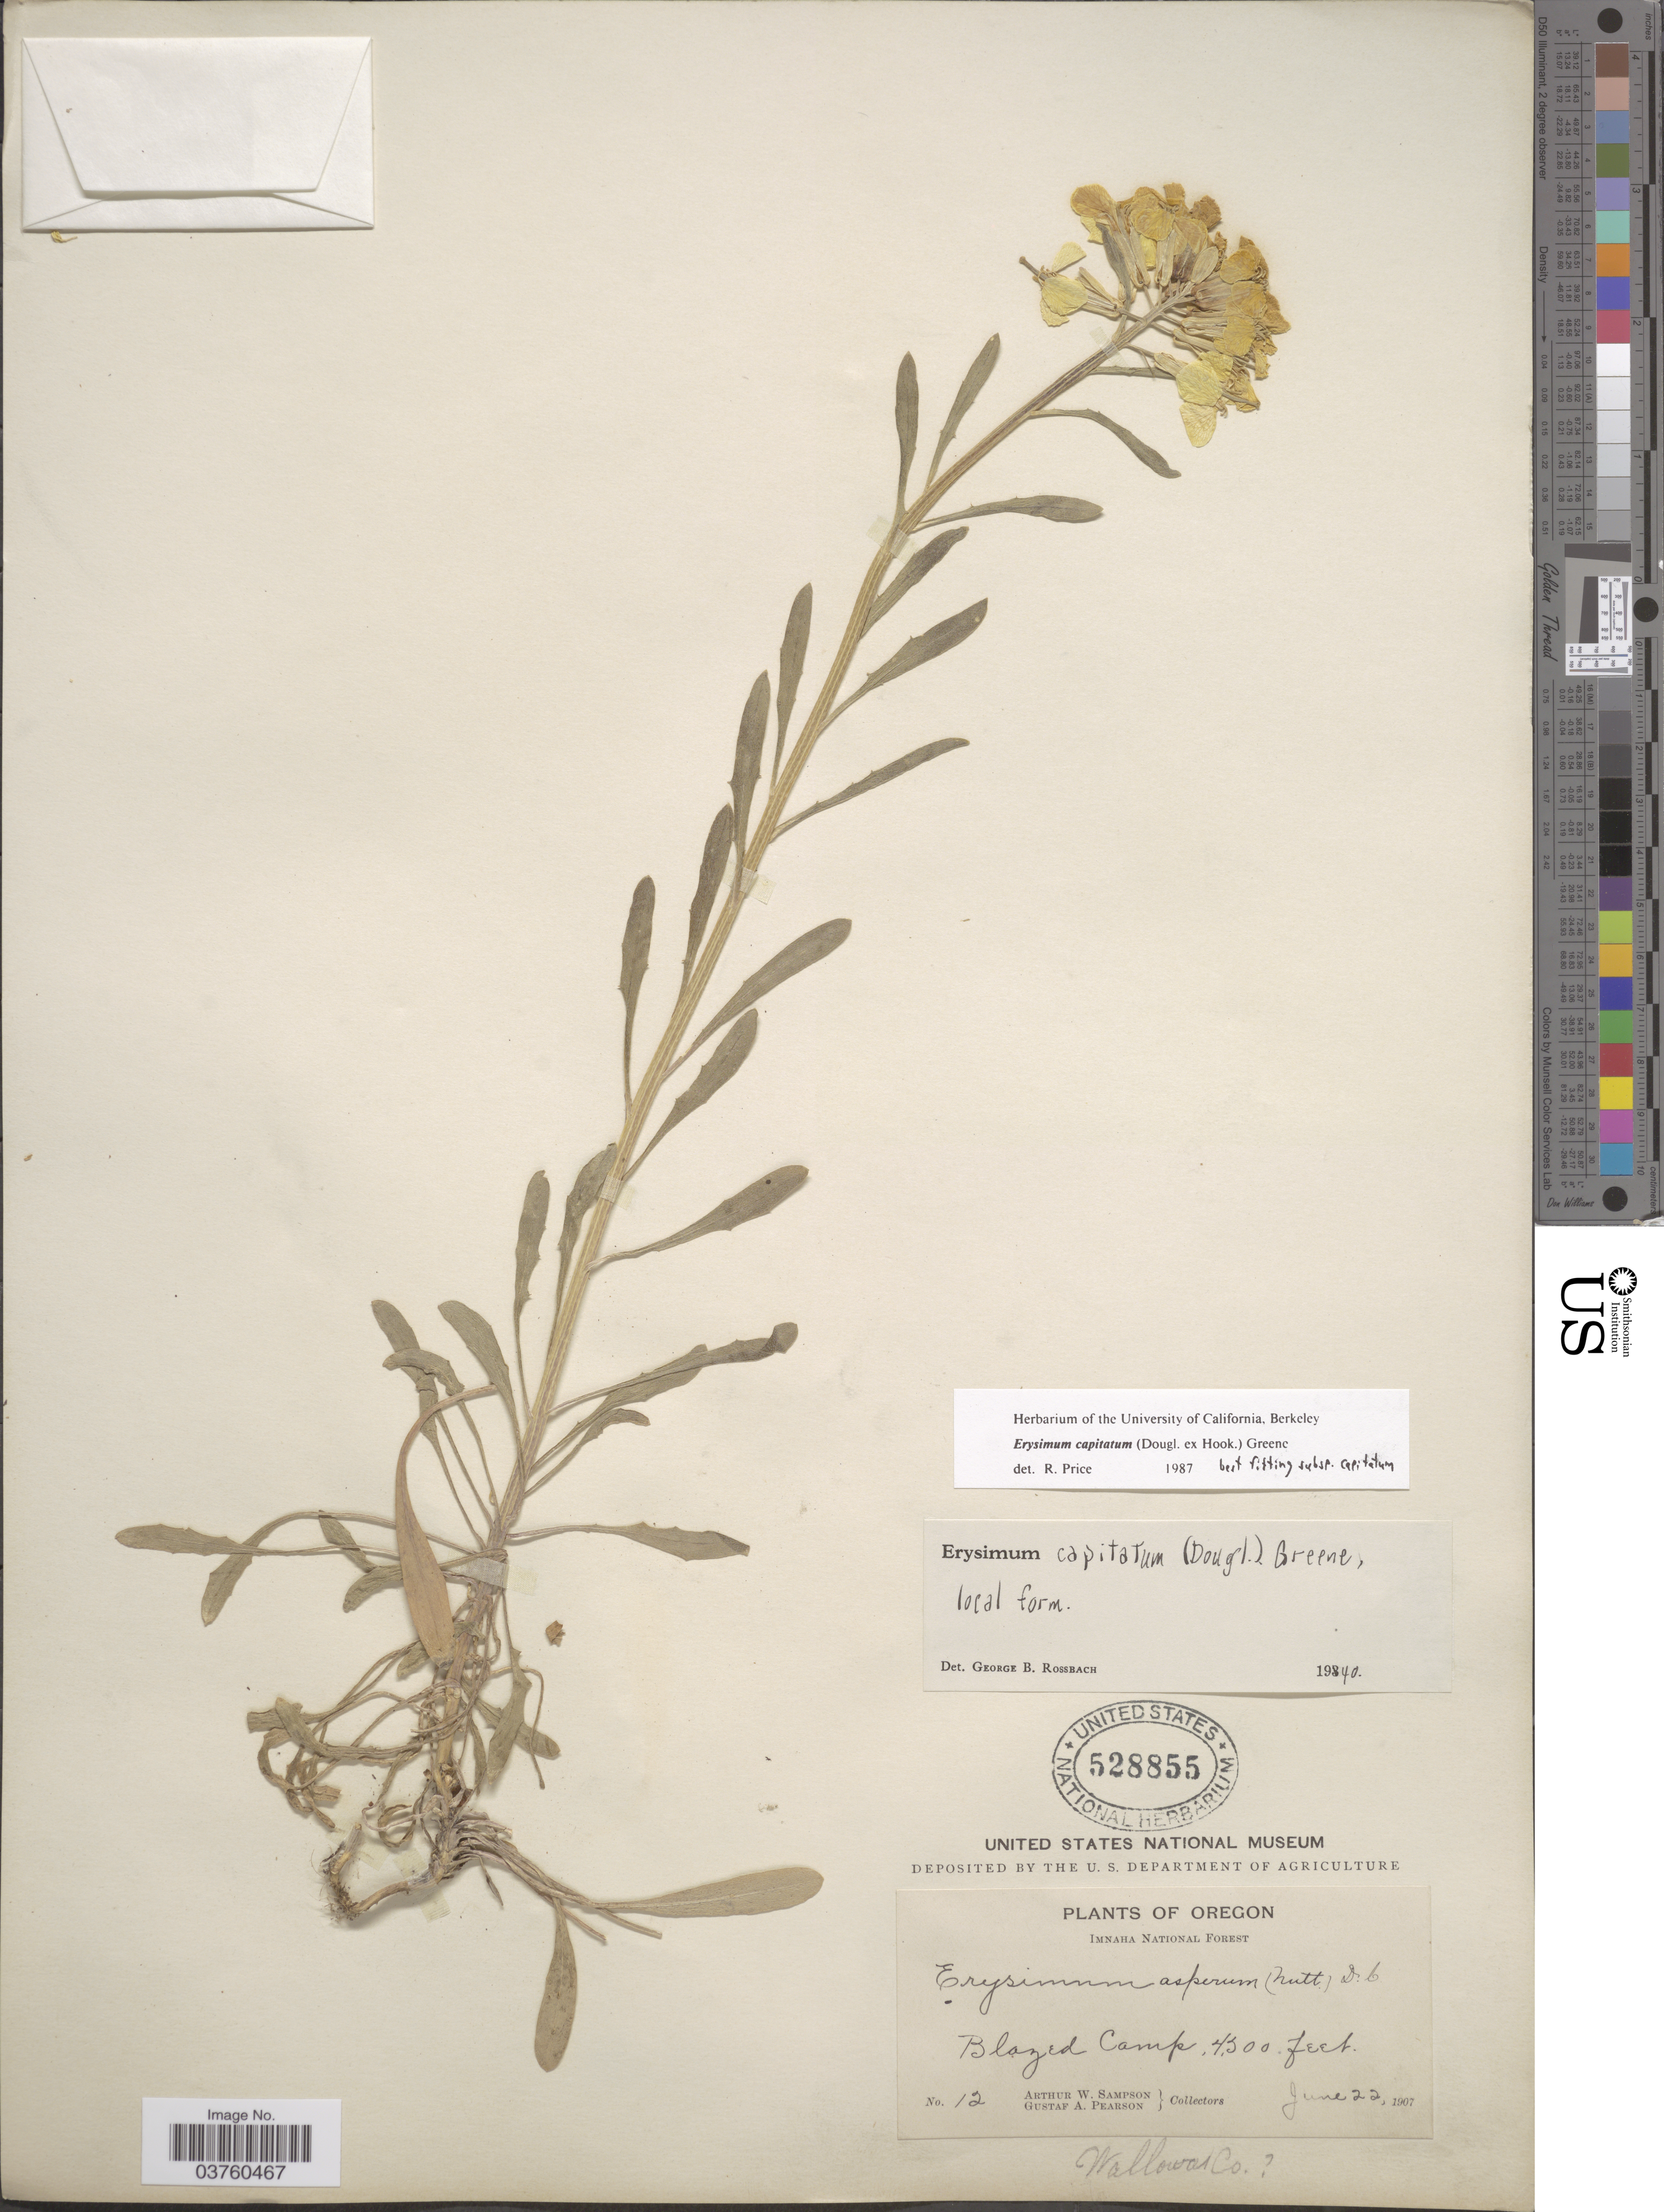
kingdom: Plantae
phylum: Tracheophyta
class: Magnoliopsida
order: Brassicales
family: Brassicaceae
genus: Erysimum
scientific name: Erysimum capitatum subsp. capitatum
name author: (Douglas ex Hook.) Greene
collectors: A. Sampson & G. Pearson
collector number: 12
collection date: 1907-06-22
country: United States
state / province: Oregon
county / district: Wallowa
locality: Imnaha National Forest. Blazed Camp. Wallowa Co.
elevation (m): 1372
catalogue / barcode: US 528855